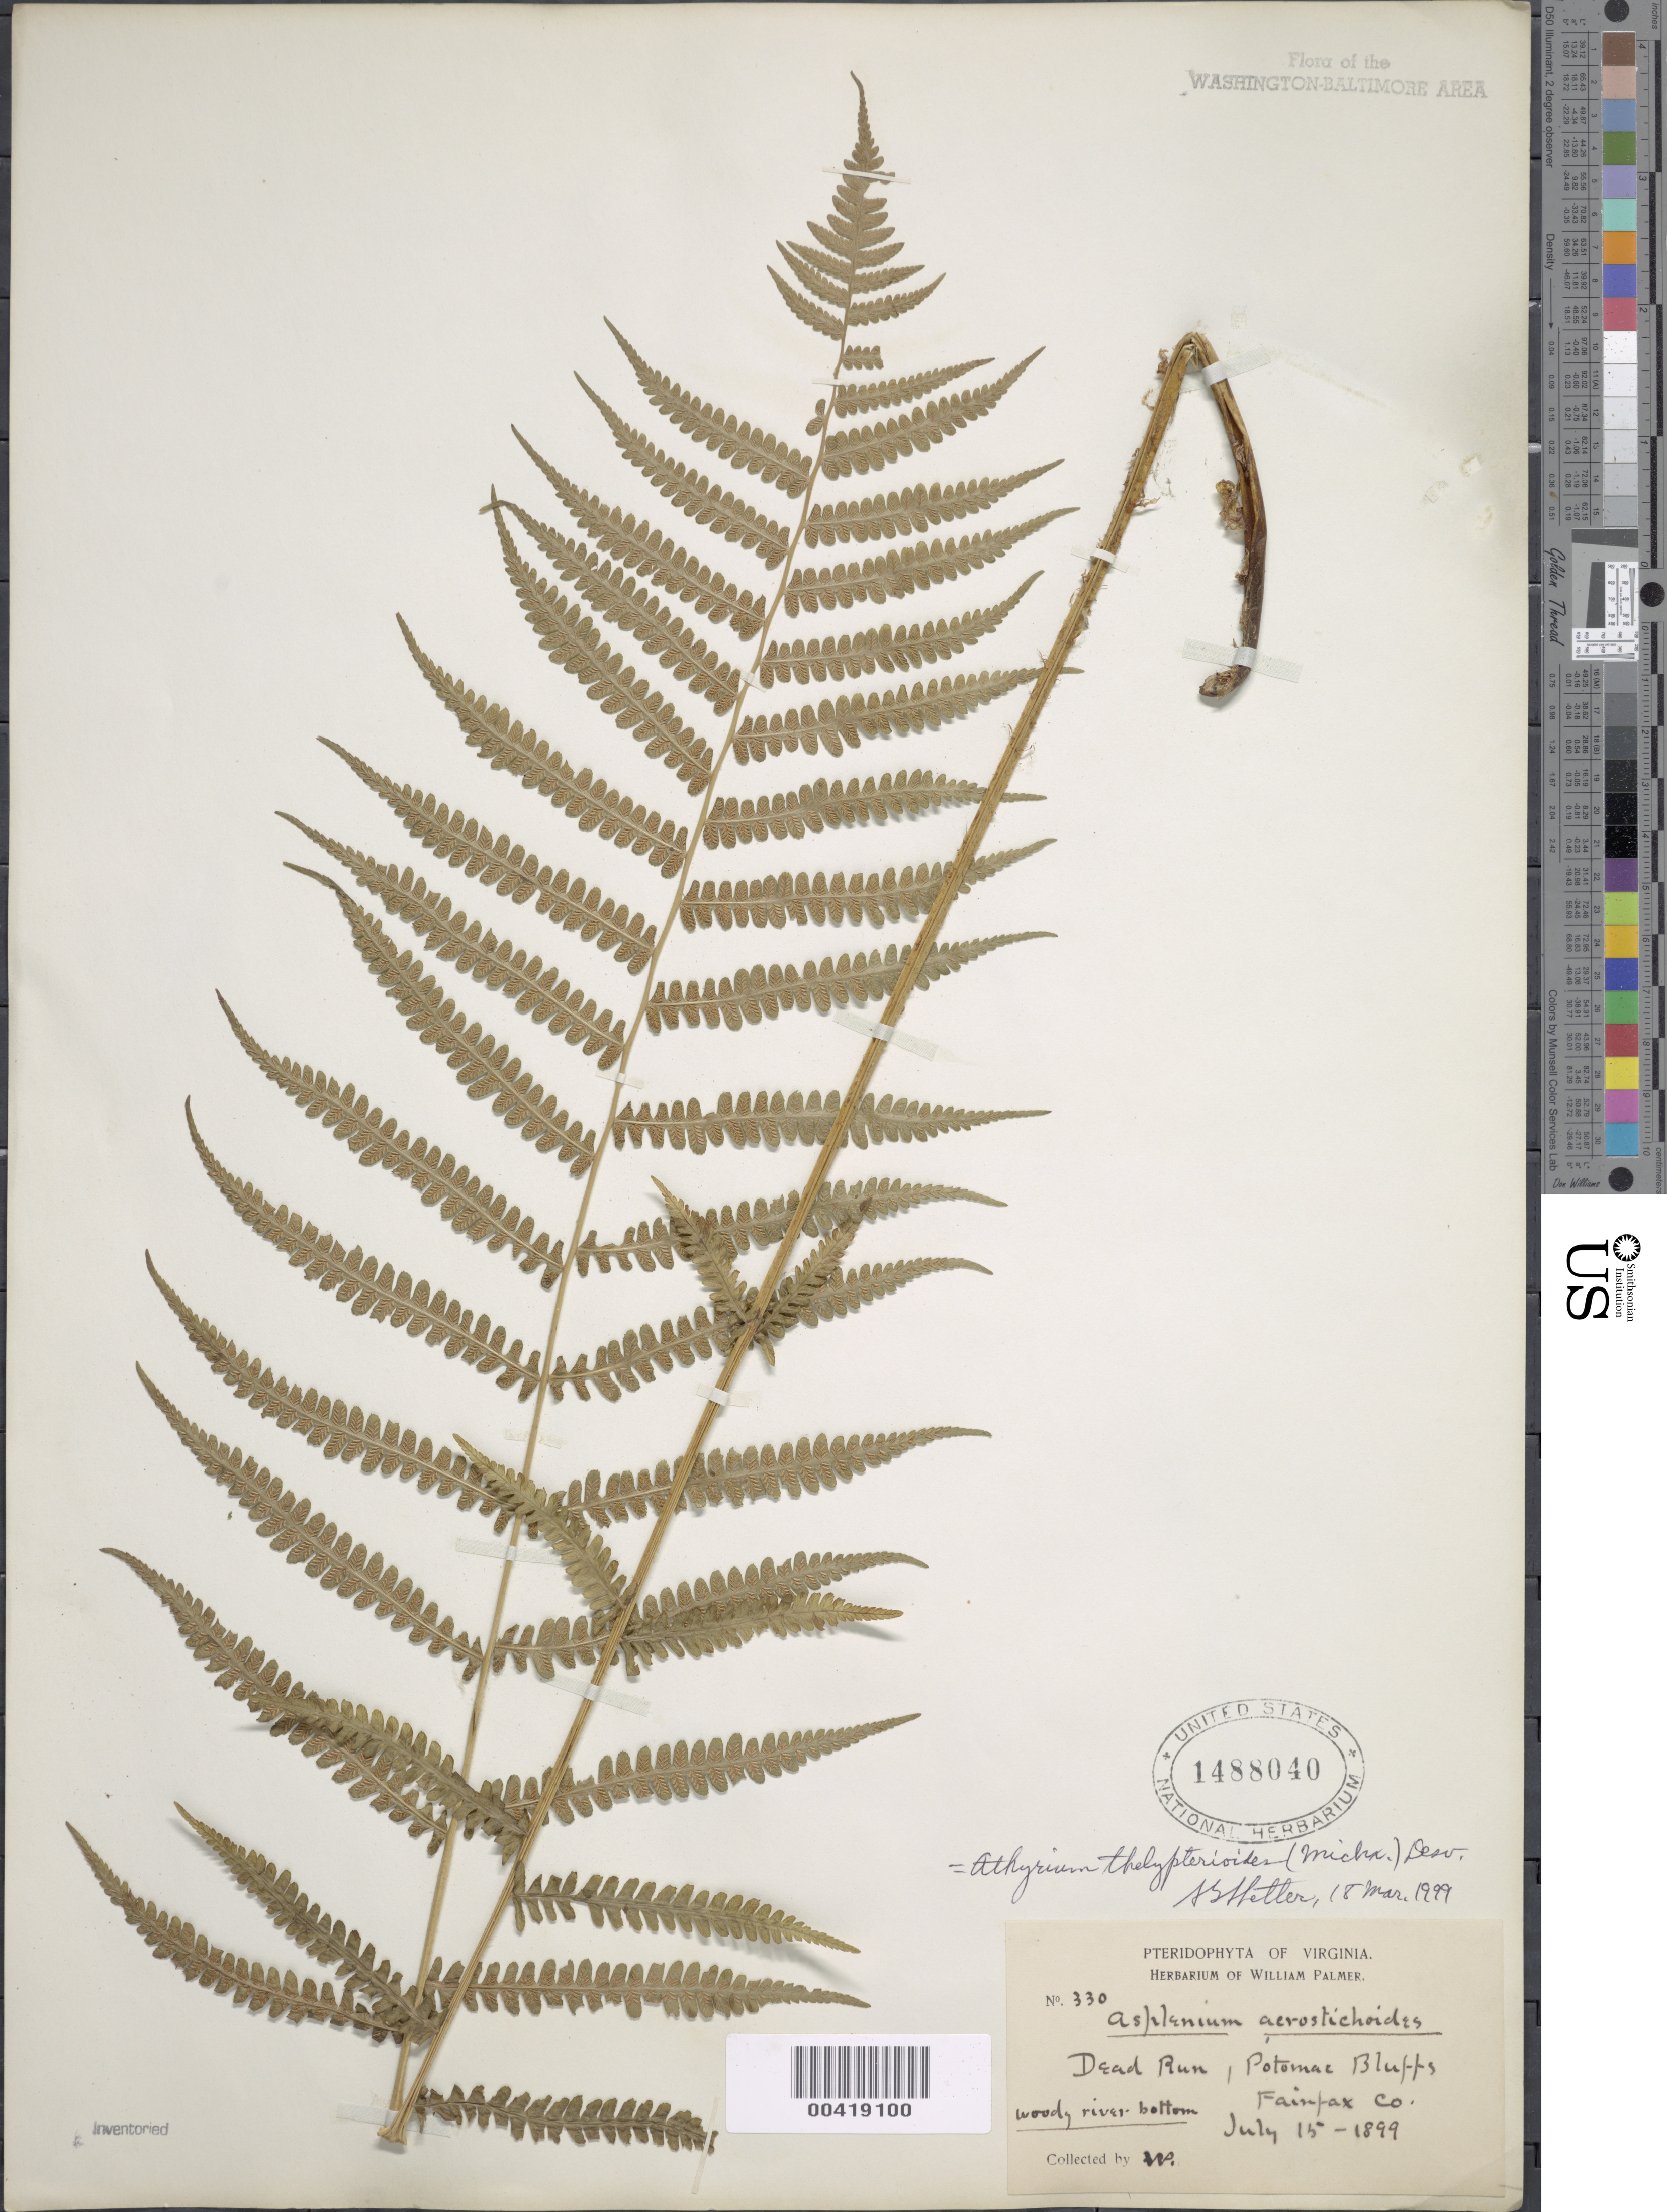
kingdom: Plantae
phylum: Tracheophyta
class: Polypodiopsida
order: Polypodiales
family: Athyriaceae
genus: Deparia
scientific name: Deparia acrostichoides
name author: (Sw.) M. Kato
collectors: W. Palmer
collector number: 330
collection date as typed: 15 Jul 1899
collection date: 1899-07-15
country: United States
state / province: Virginia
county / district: Fairfax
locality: Dead Run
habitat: Woody river bottom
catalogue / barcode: US 1488040